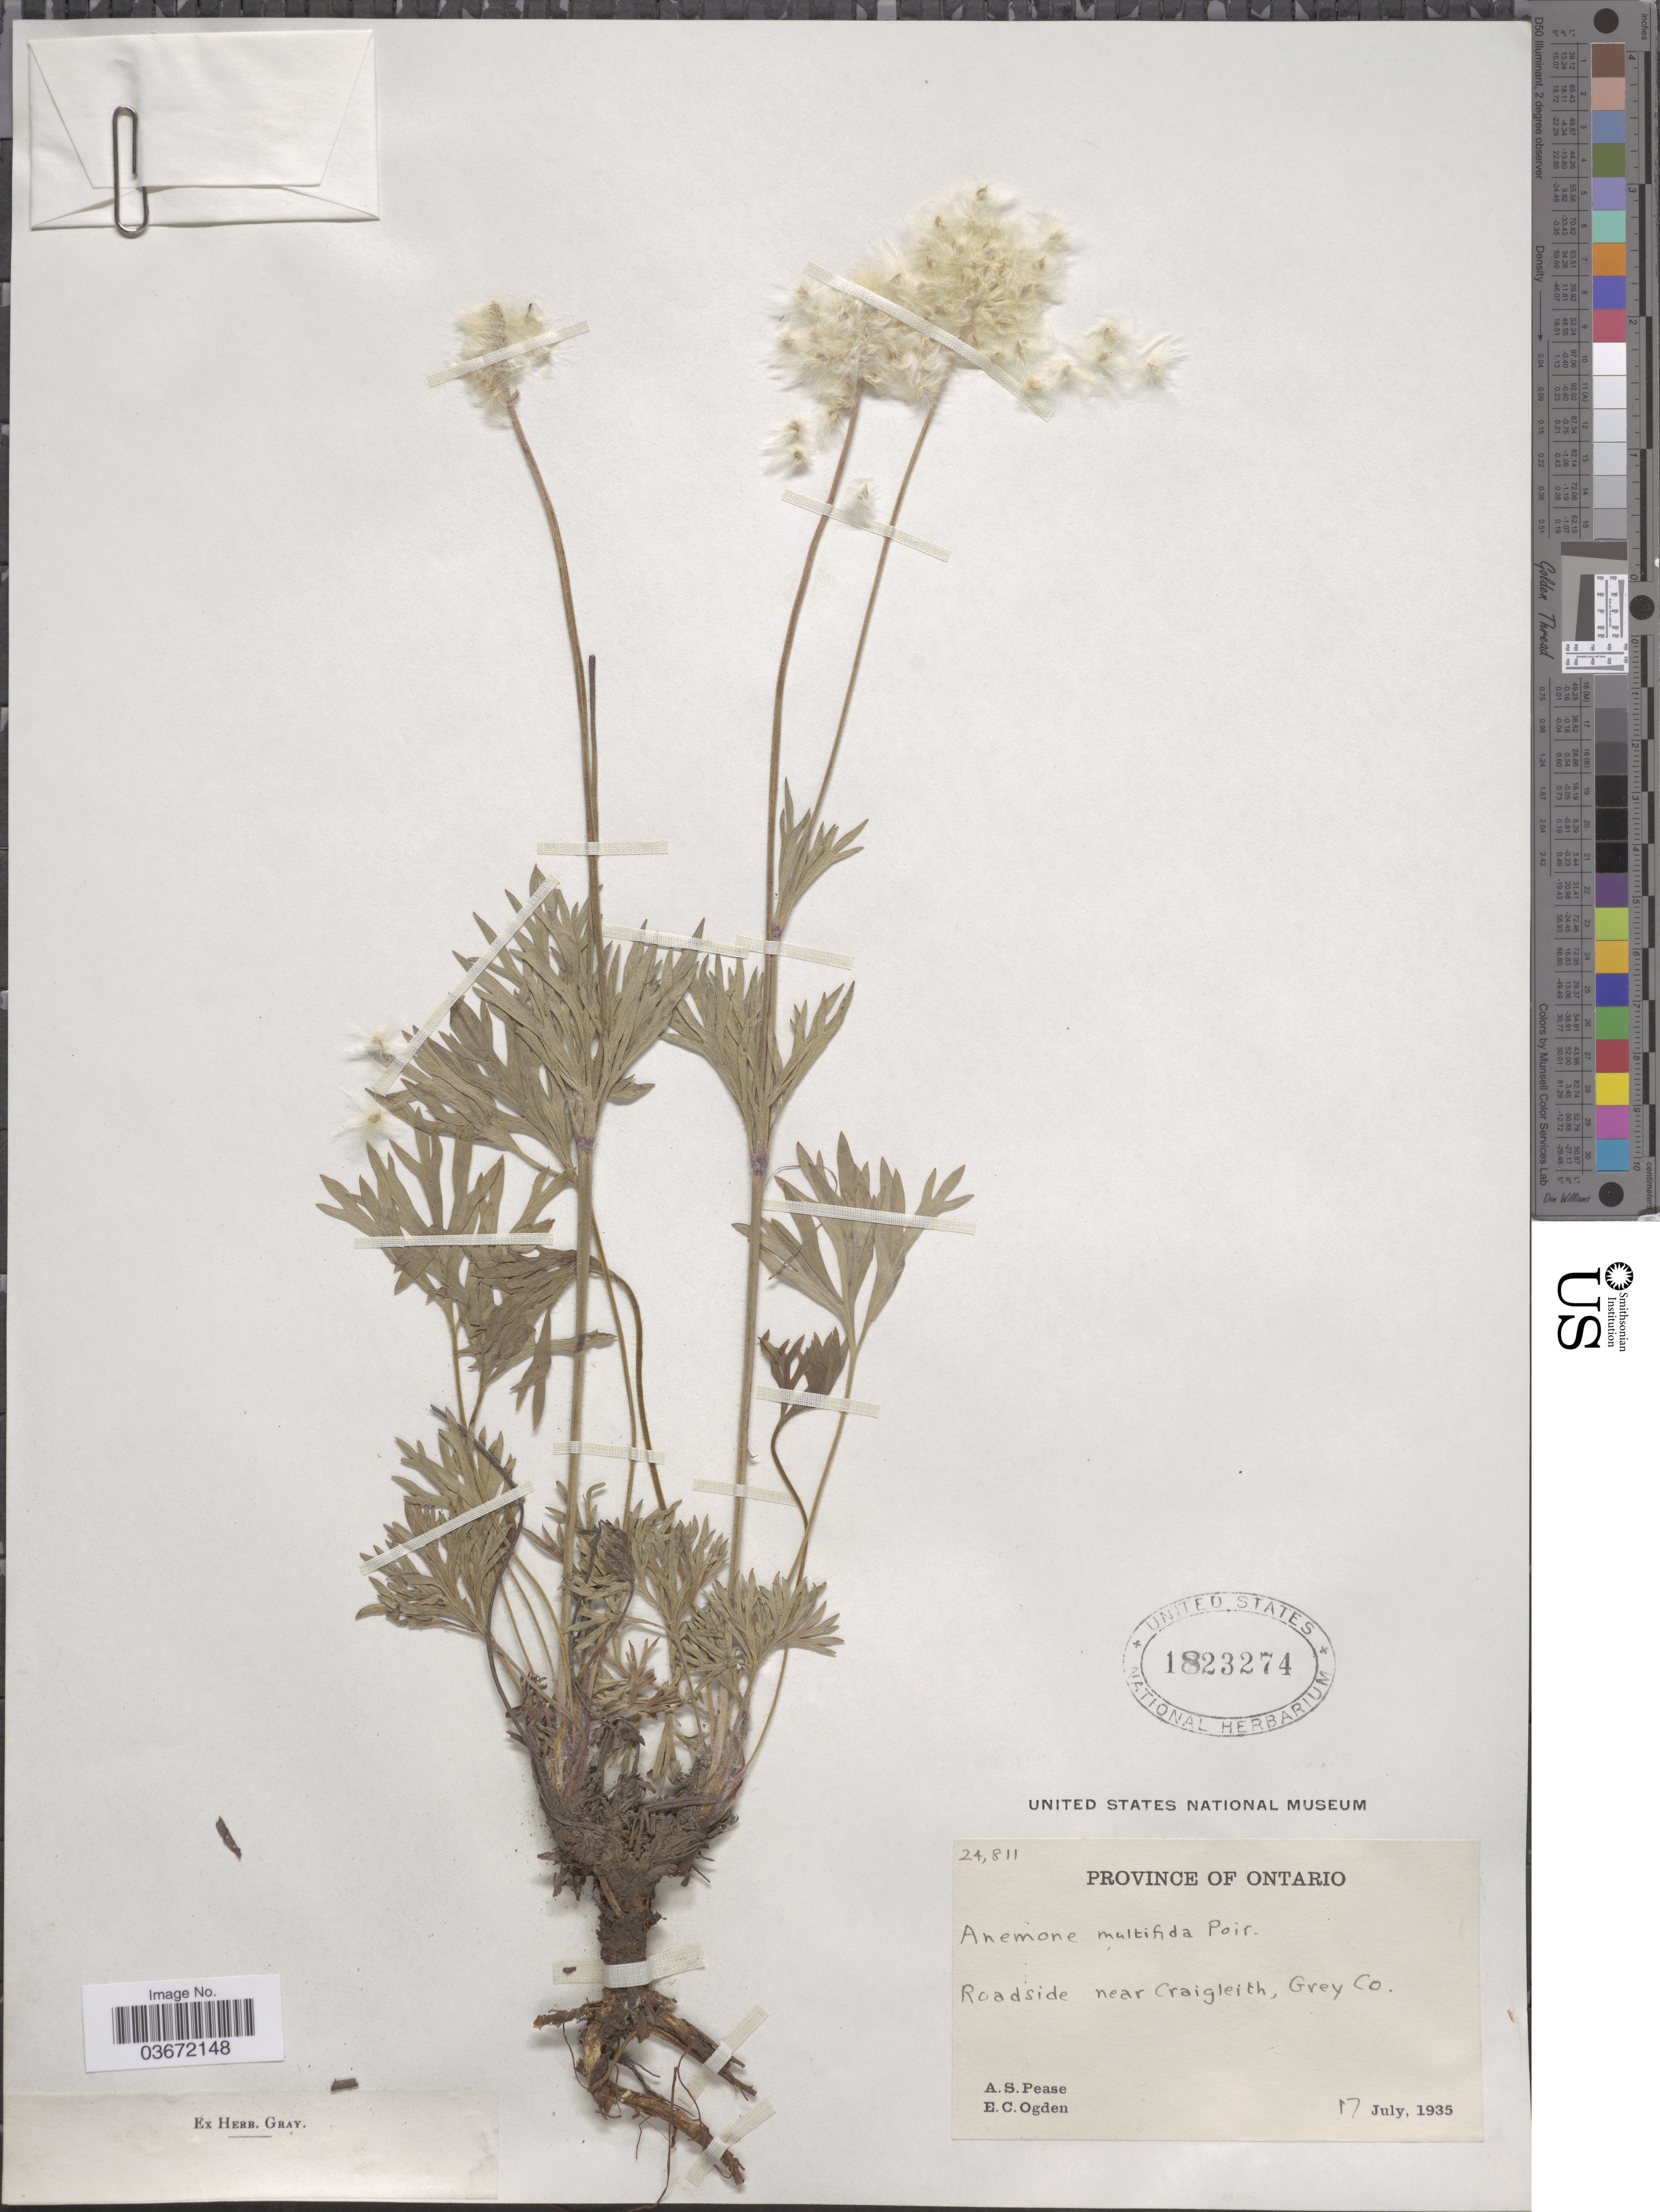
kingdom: Plantae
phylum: Tracheophyta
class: Magnoliopsida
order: Ranunculales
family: Ranunculaceae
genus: Anemone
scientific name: Anemone multifida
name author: Poir.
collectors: A. S. Pease & E. Ogden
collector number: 24811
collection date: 1935-07-17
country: Canada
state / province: Ontario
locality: Roadside near Craigleith, Grey Co.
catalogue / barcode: US 1823274